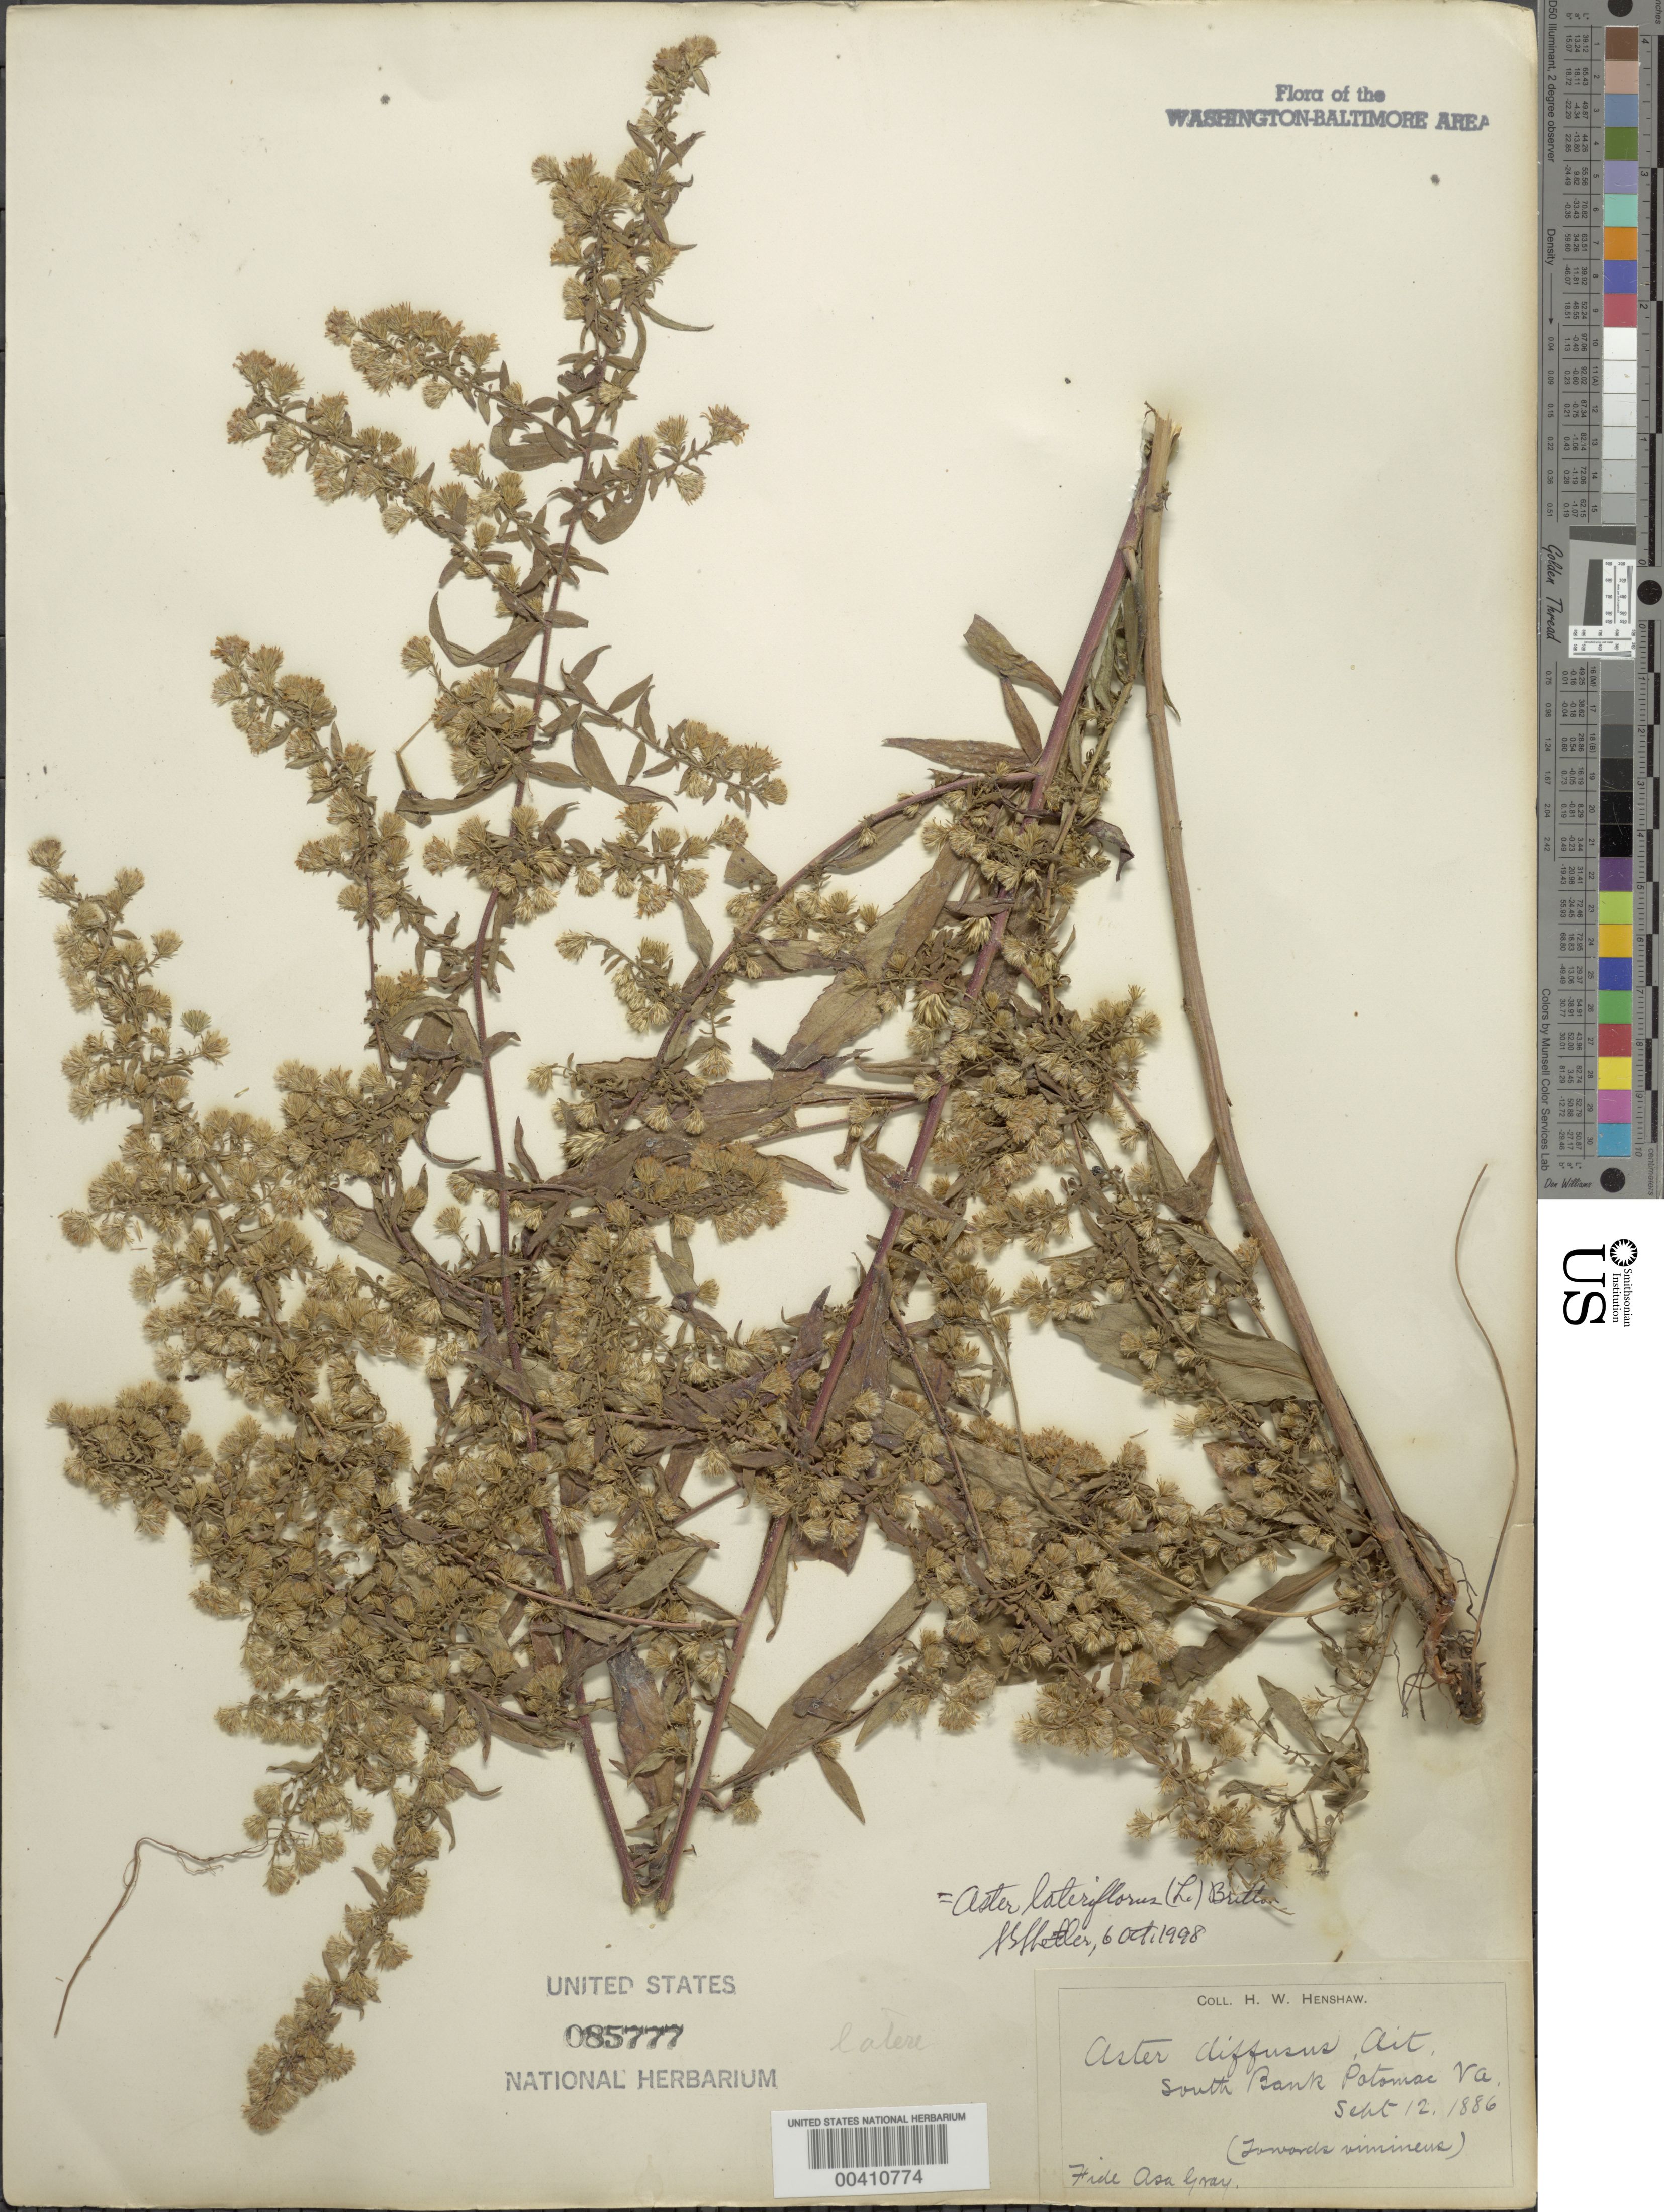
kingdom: Plantae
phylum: Tracheophyta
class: Magnoliopsida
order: Asterales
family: Asteraceae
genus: Symphyotrichum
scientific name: Symphyotrichum lateriflorum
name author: (L.) Á. Löve & D. Löve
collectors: L. F. Ward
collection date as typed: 1878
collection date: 1878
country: United States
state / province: Virginia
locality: Near DC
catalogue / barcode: US 85777